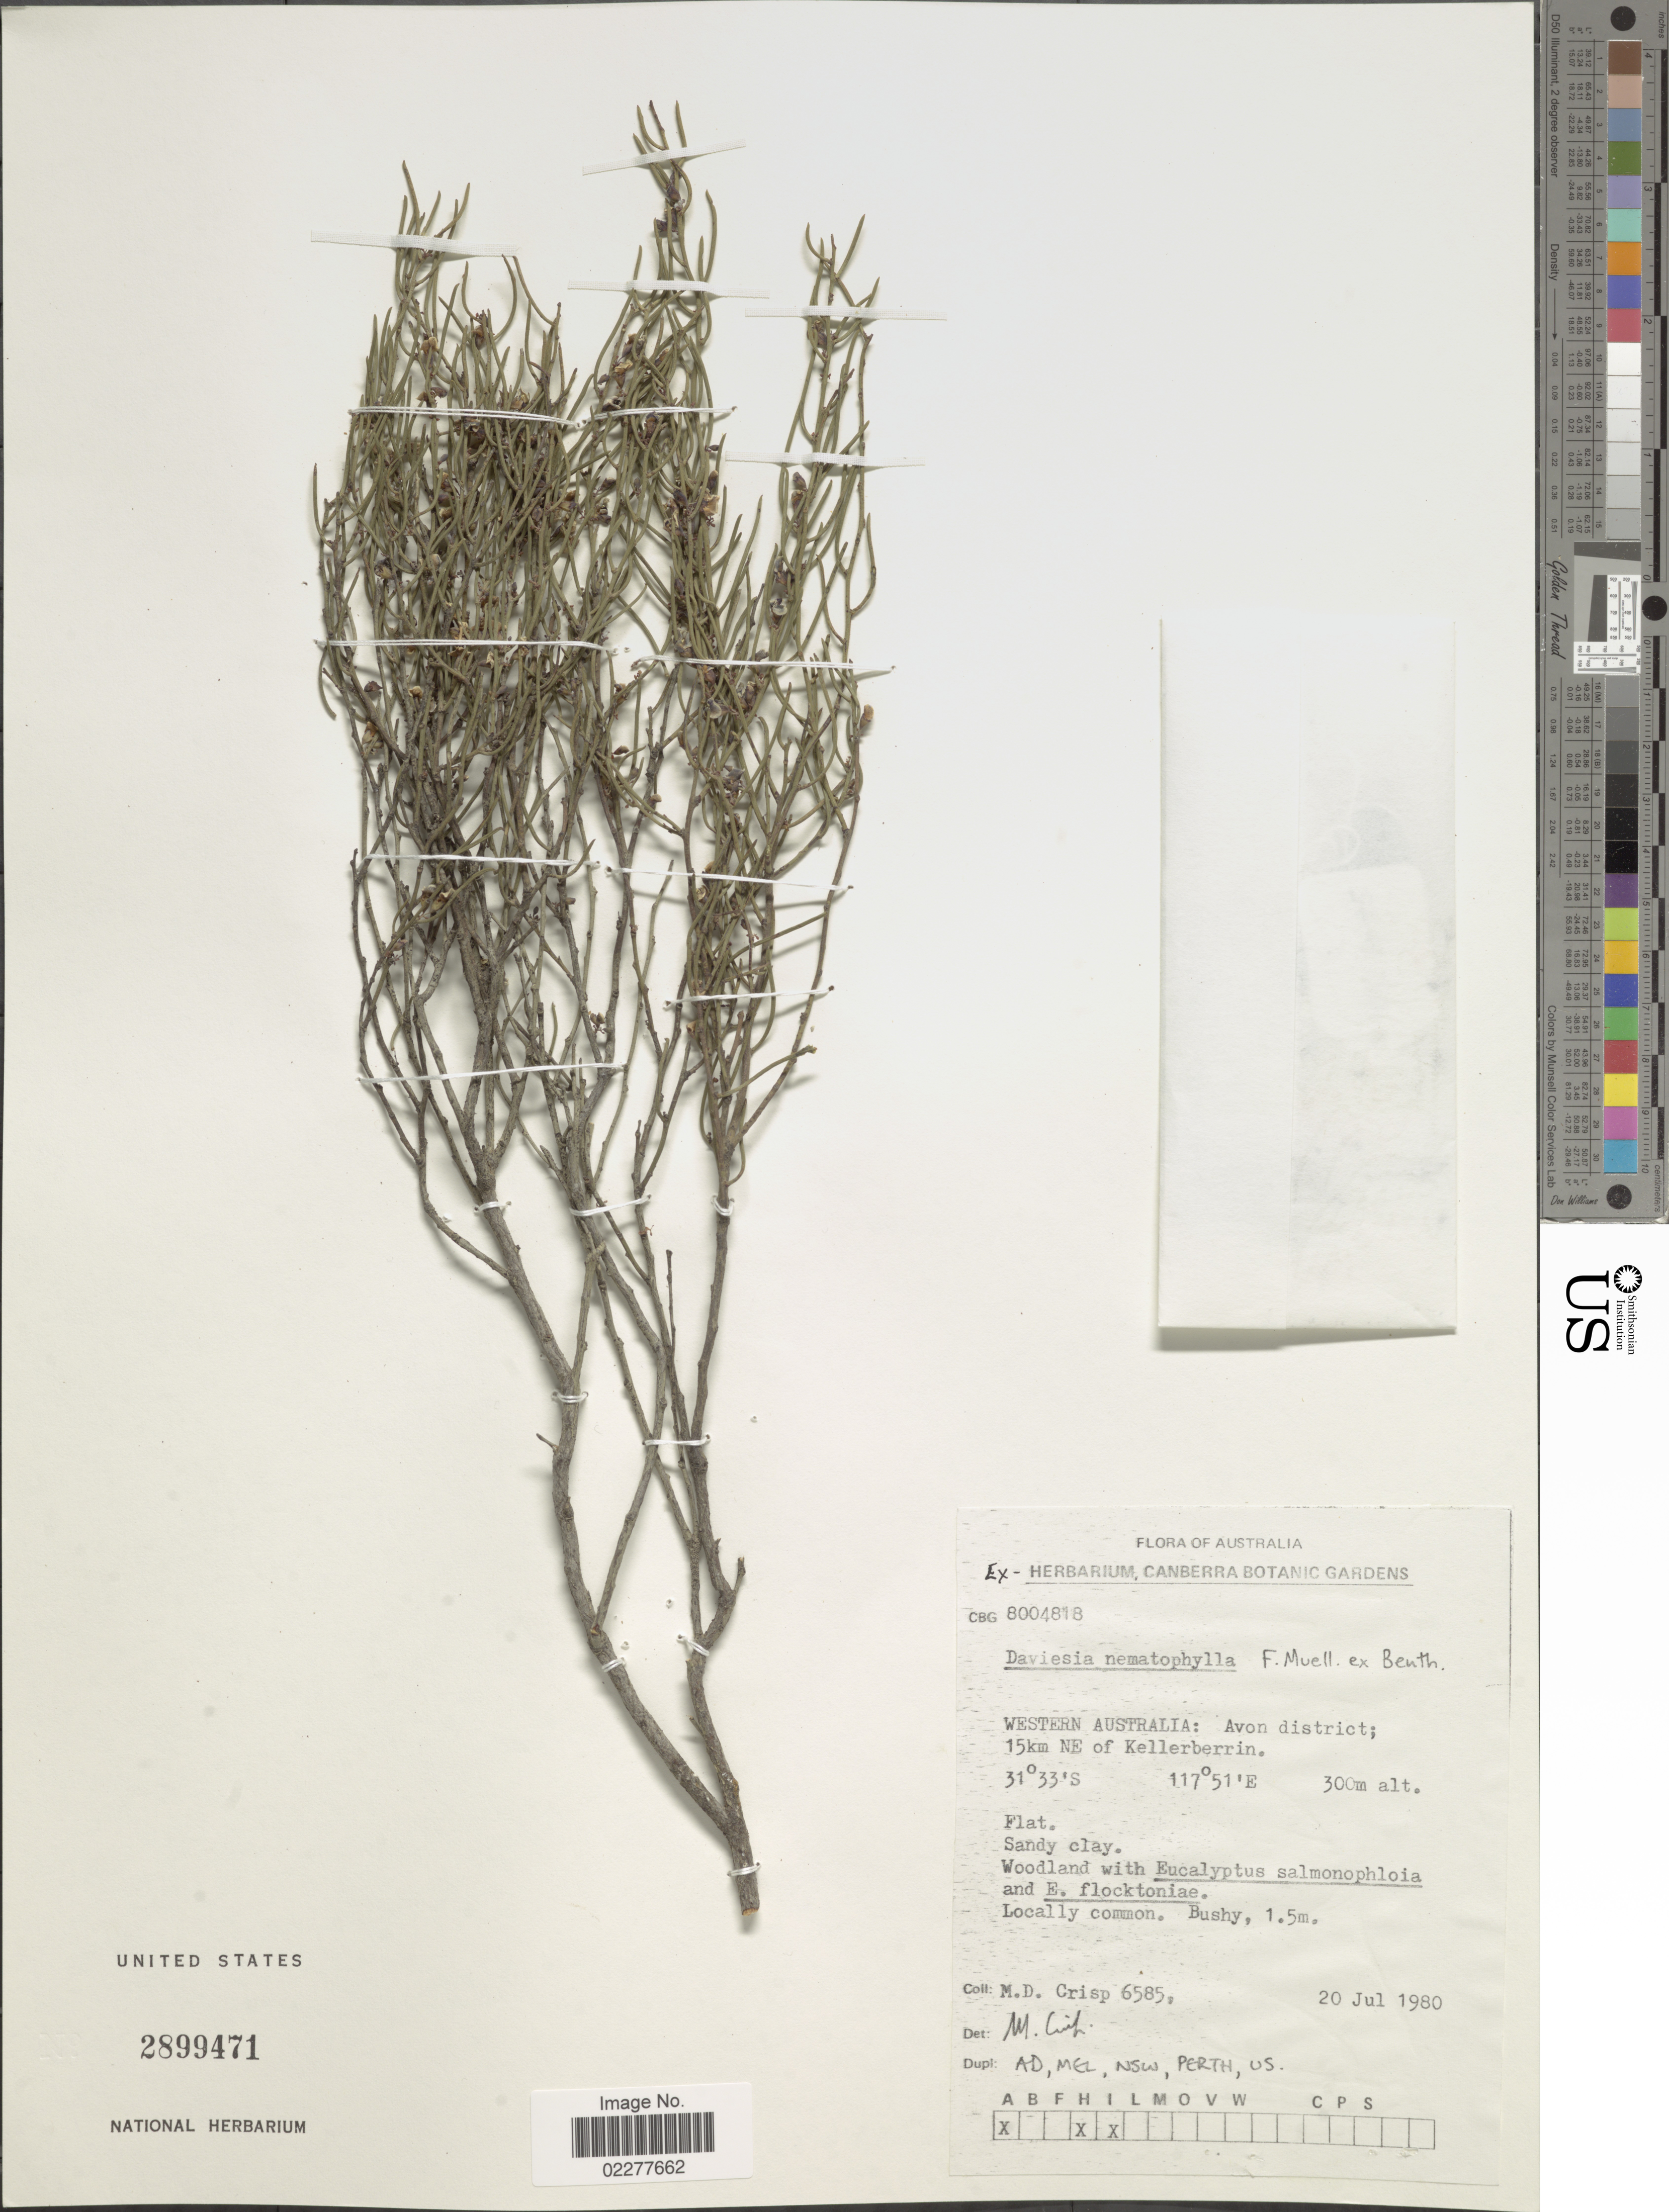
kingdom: Plantae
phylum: Tracheophyta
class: Magnoliopsida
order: Fabales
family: Fabaceae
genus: Daviesia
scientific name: Daviesia nematophylla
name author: F. Muell. ex Benth.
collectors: M. Crisp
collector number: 6585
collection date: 1980-07-20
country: Australia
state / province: Western Australia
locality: Avon District; 15km NE of Kellerberrin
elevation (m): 300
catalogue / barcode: US 2899471